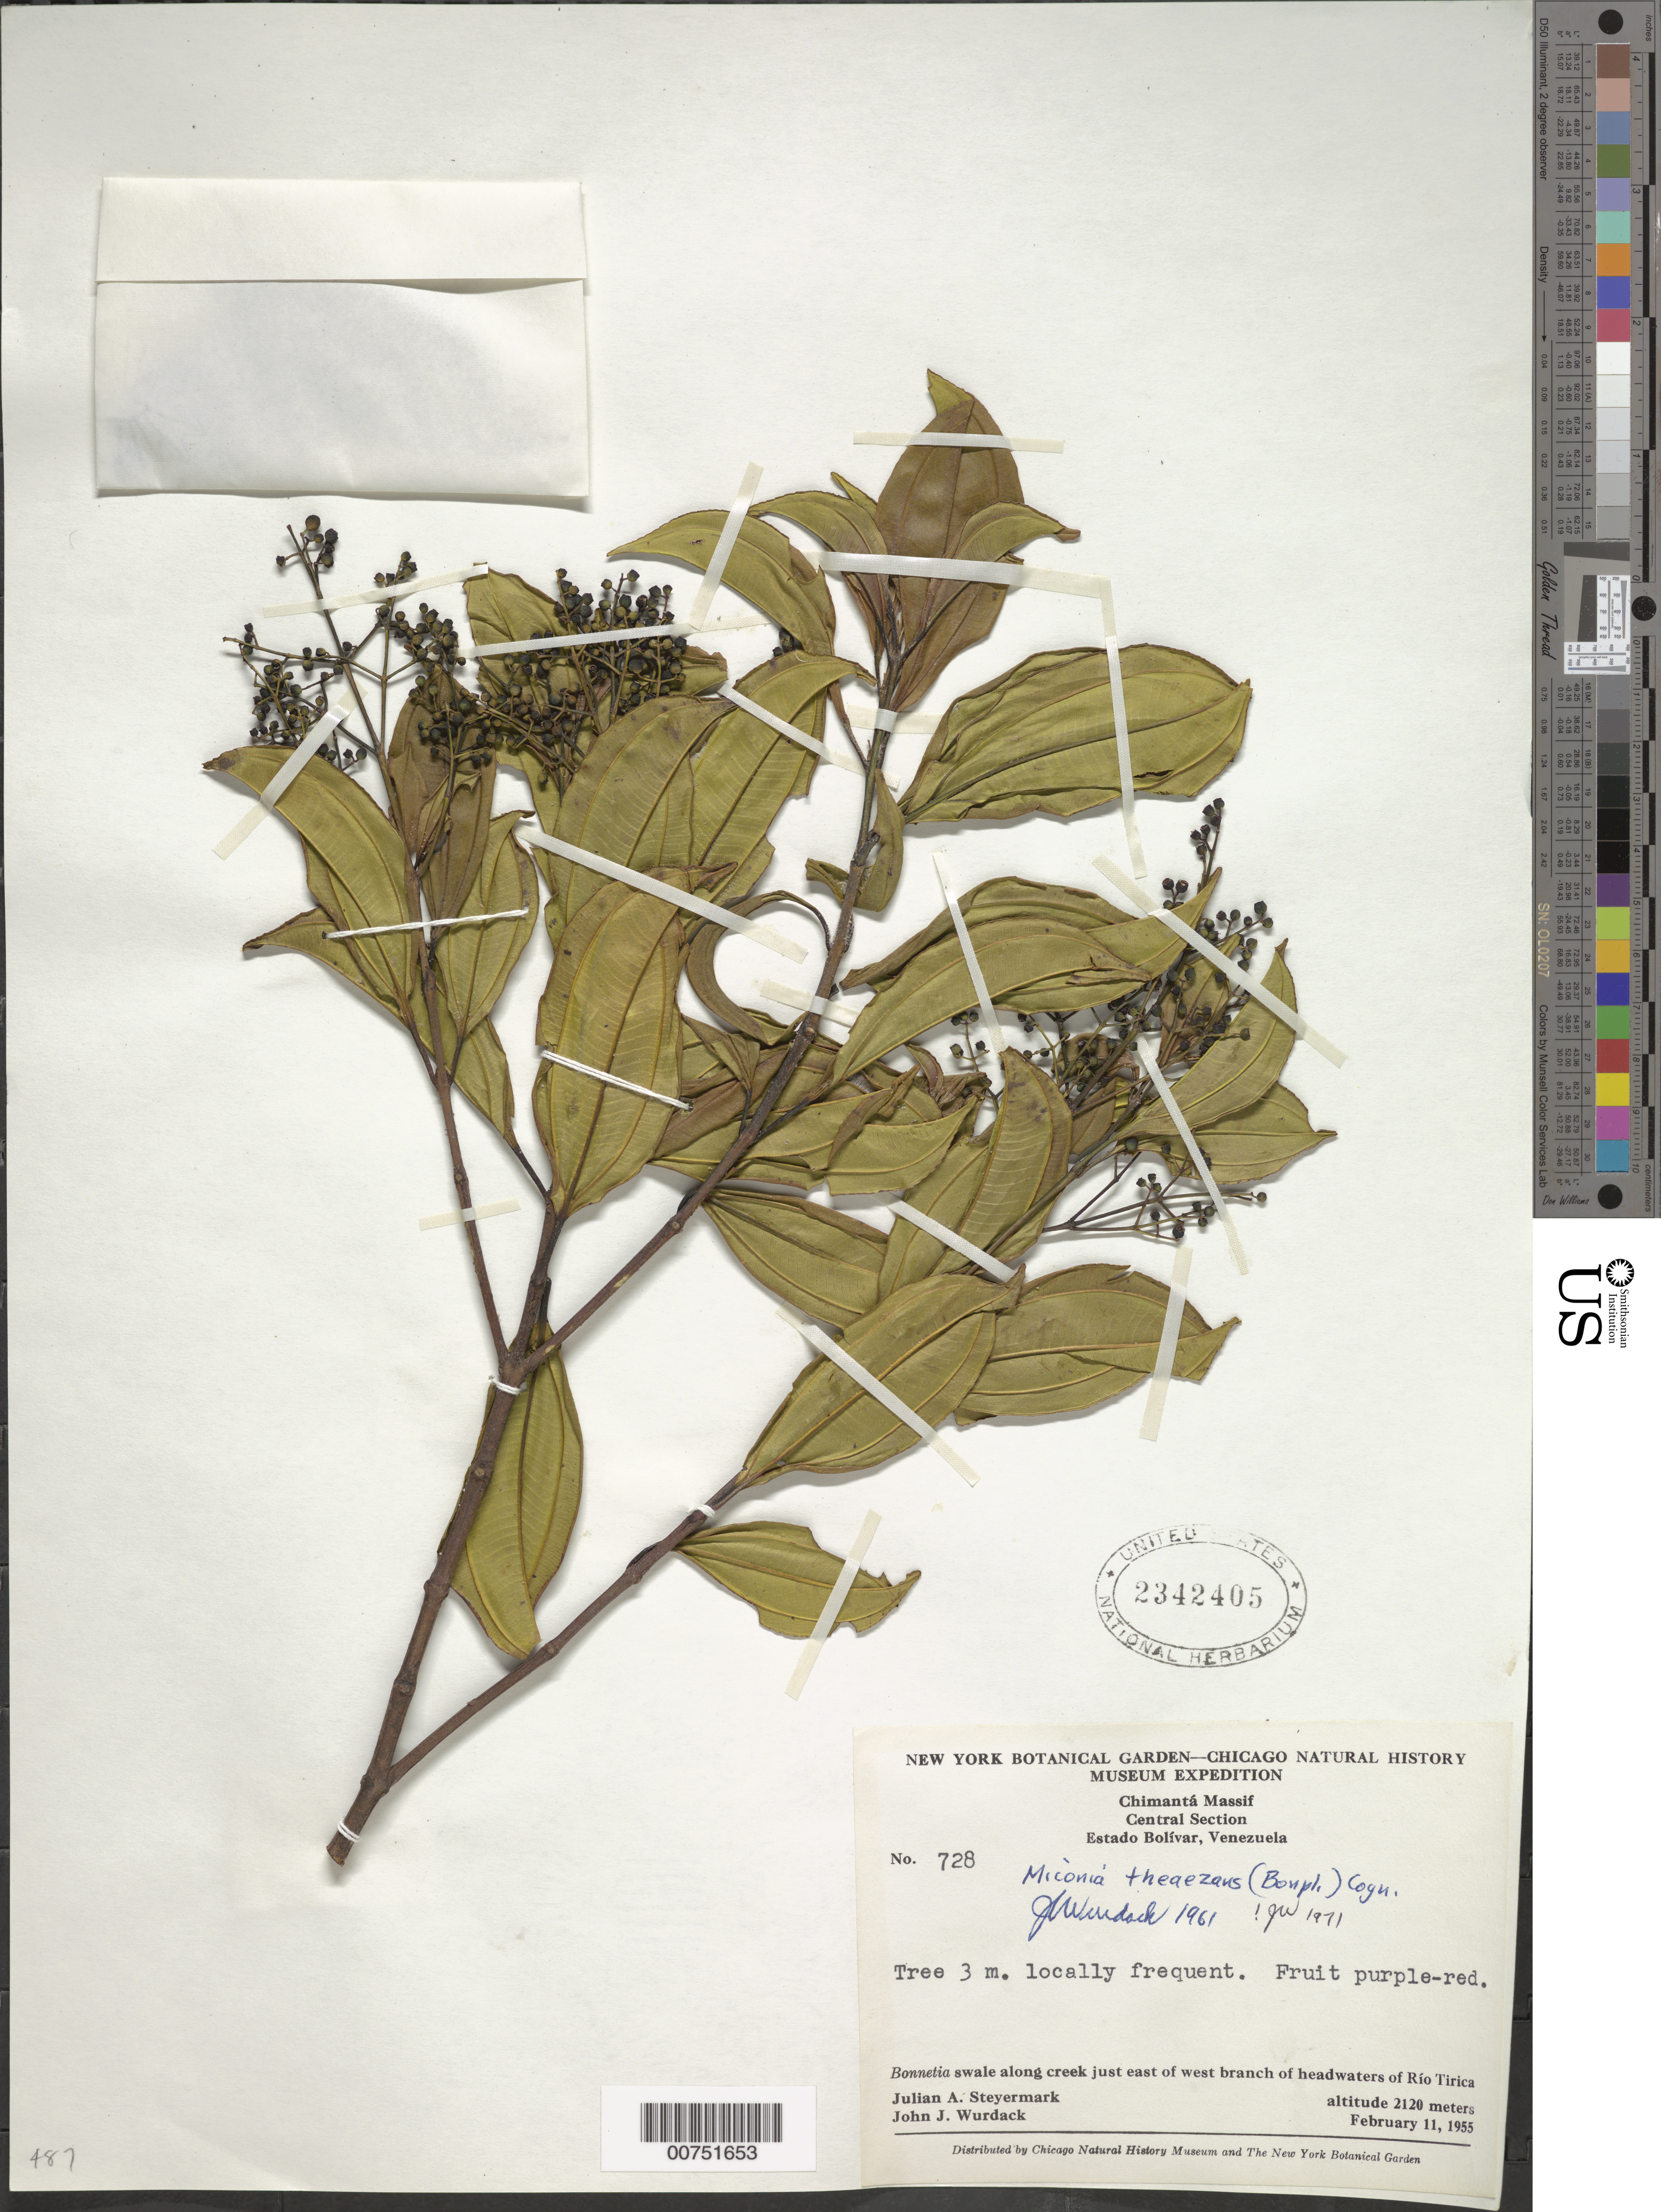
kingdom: Plantae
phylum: Tracheophyta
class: Magnoliopsida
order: Myrtales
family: Melastomataceae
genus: Miconia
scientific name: Miconia theizans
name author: (Bonpl.) Cogn.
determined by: Wurdack, John J., (US), US (UNITED STATES)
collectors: J. Steyermark & J. J. Wurdack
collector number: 55 728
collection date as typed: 11-Feb-55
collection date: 1955-02-11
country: Venezuela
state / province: Bolívar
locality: Chimantá Massif, central section; just east of west branch of headwaters of Río Tirica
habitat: Bonnetia swale along creek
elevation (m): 2120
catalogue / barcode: US 2342405